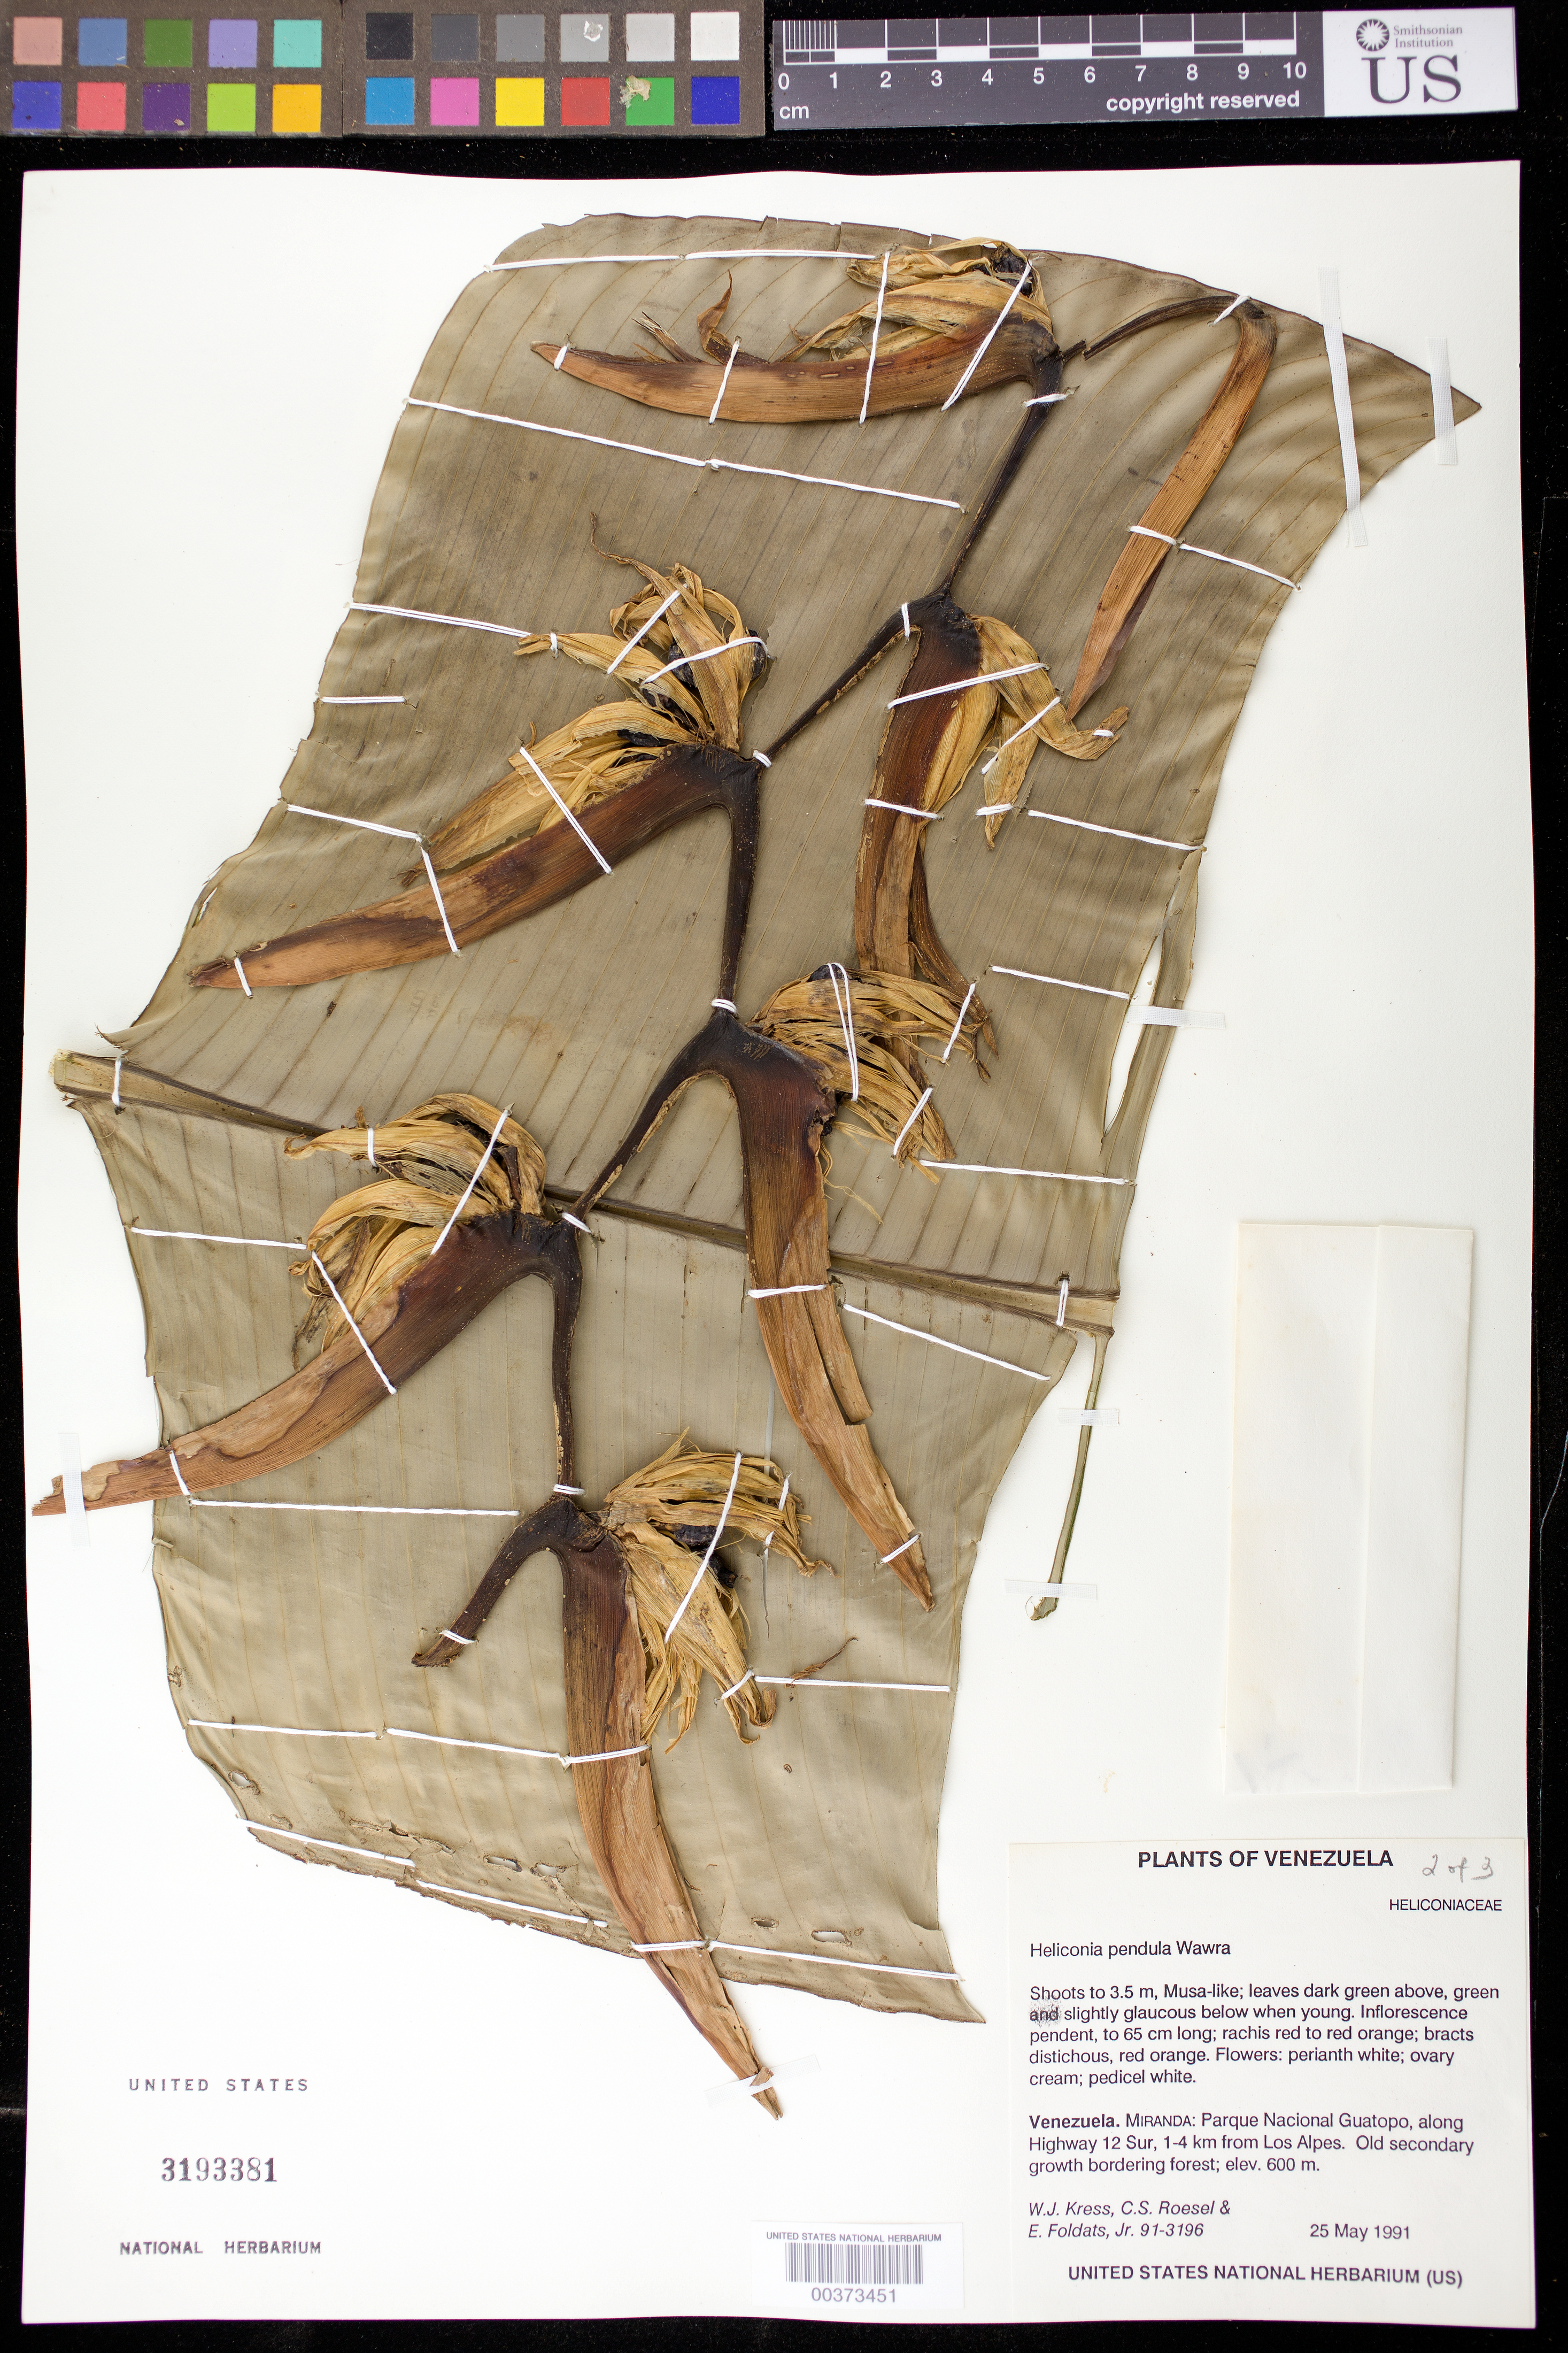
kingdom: Plantae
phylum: Tracheophyta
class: Liliopsida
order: Zingiberales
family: Heliconiaceae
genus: Heliconia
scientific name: Heliconia pendula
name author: Wawra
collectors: W. J. Kress, C. S. Roesel & E. Foldats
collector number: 91-3196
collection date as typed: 25 May 1991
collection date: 1991-05-25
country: Venezuela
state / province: Miranda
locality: Parque nacional guatopo, along hwy 12 sur, 1-4 km from los alpes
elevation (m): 600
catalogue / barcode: US 3193381